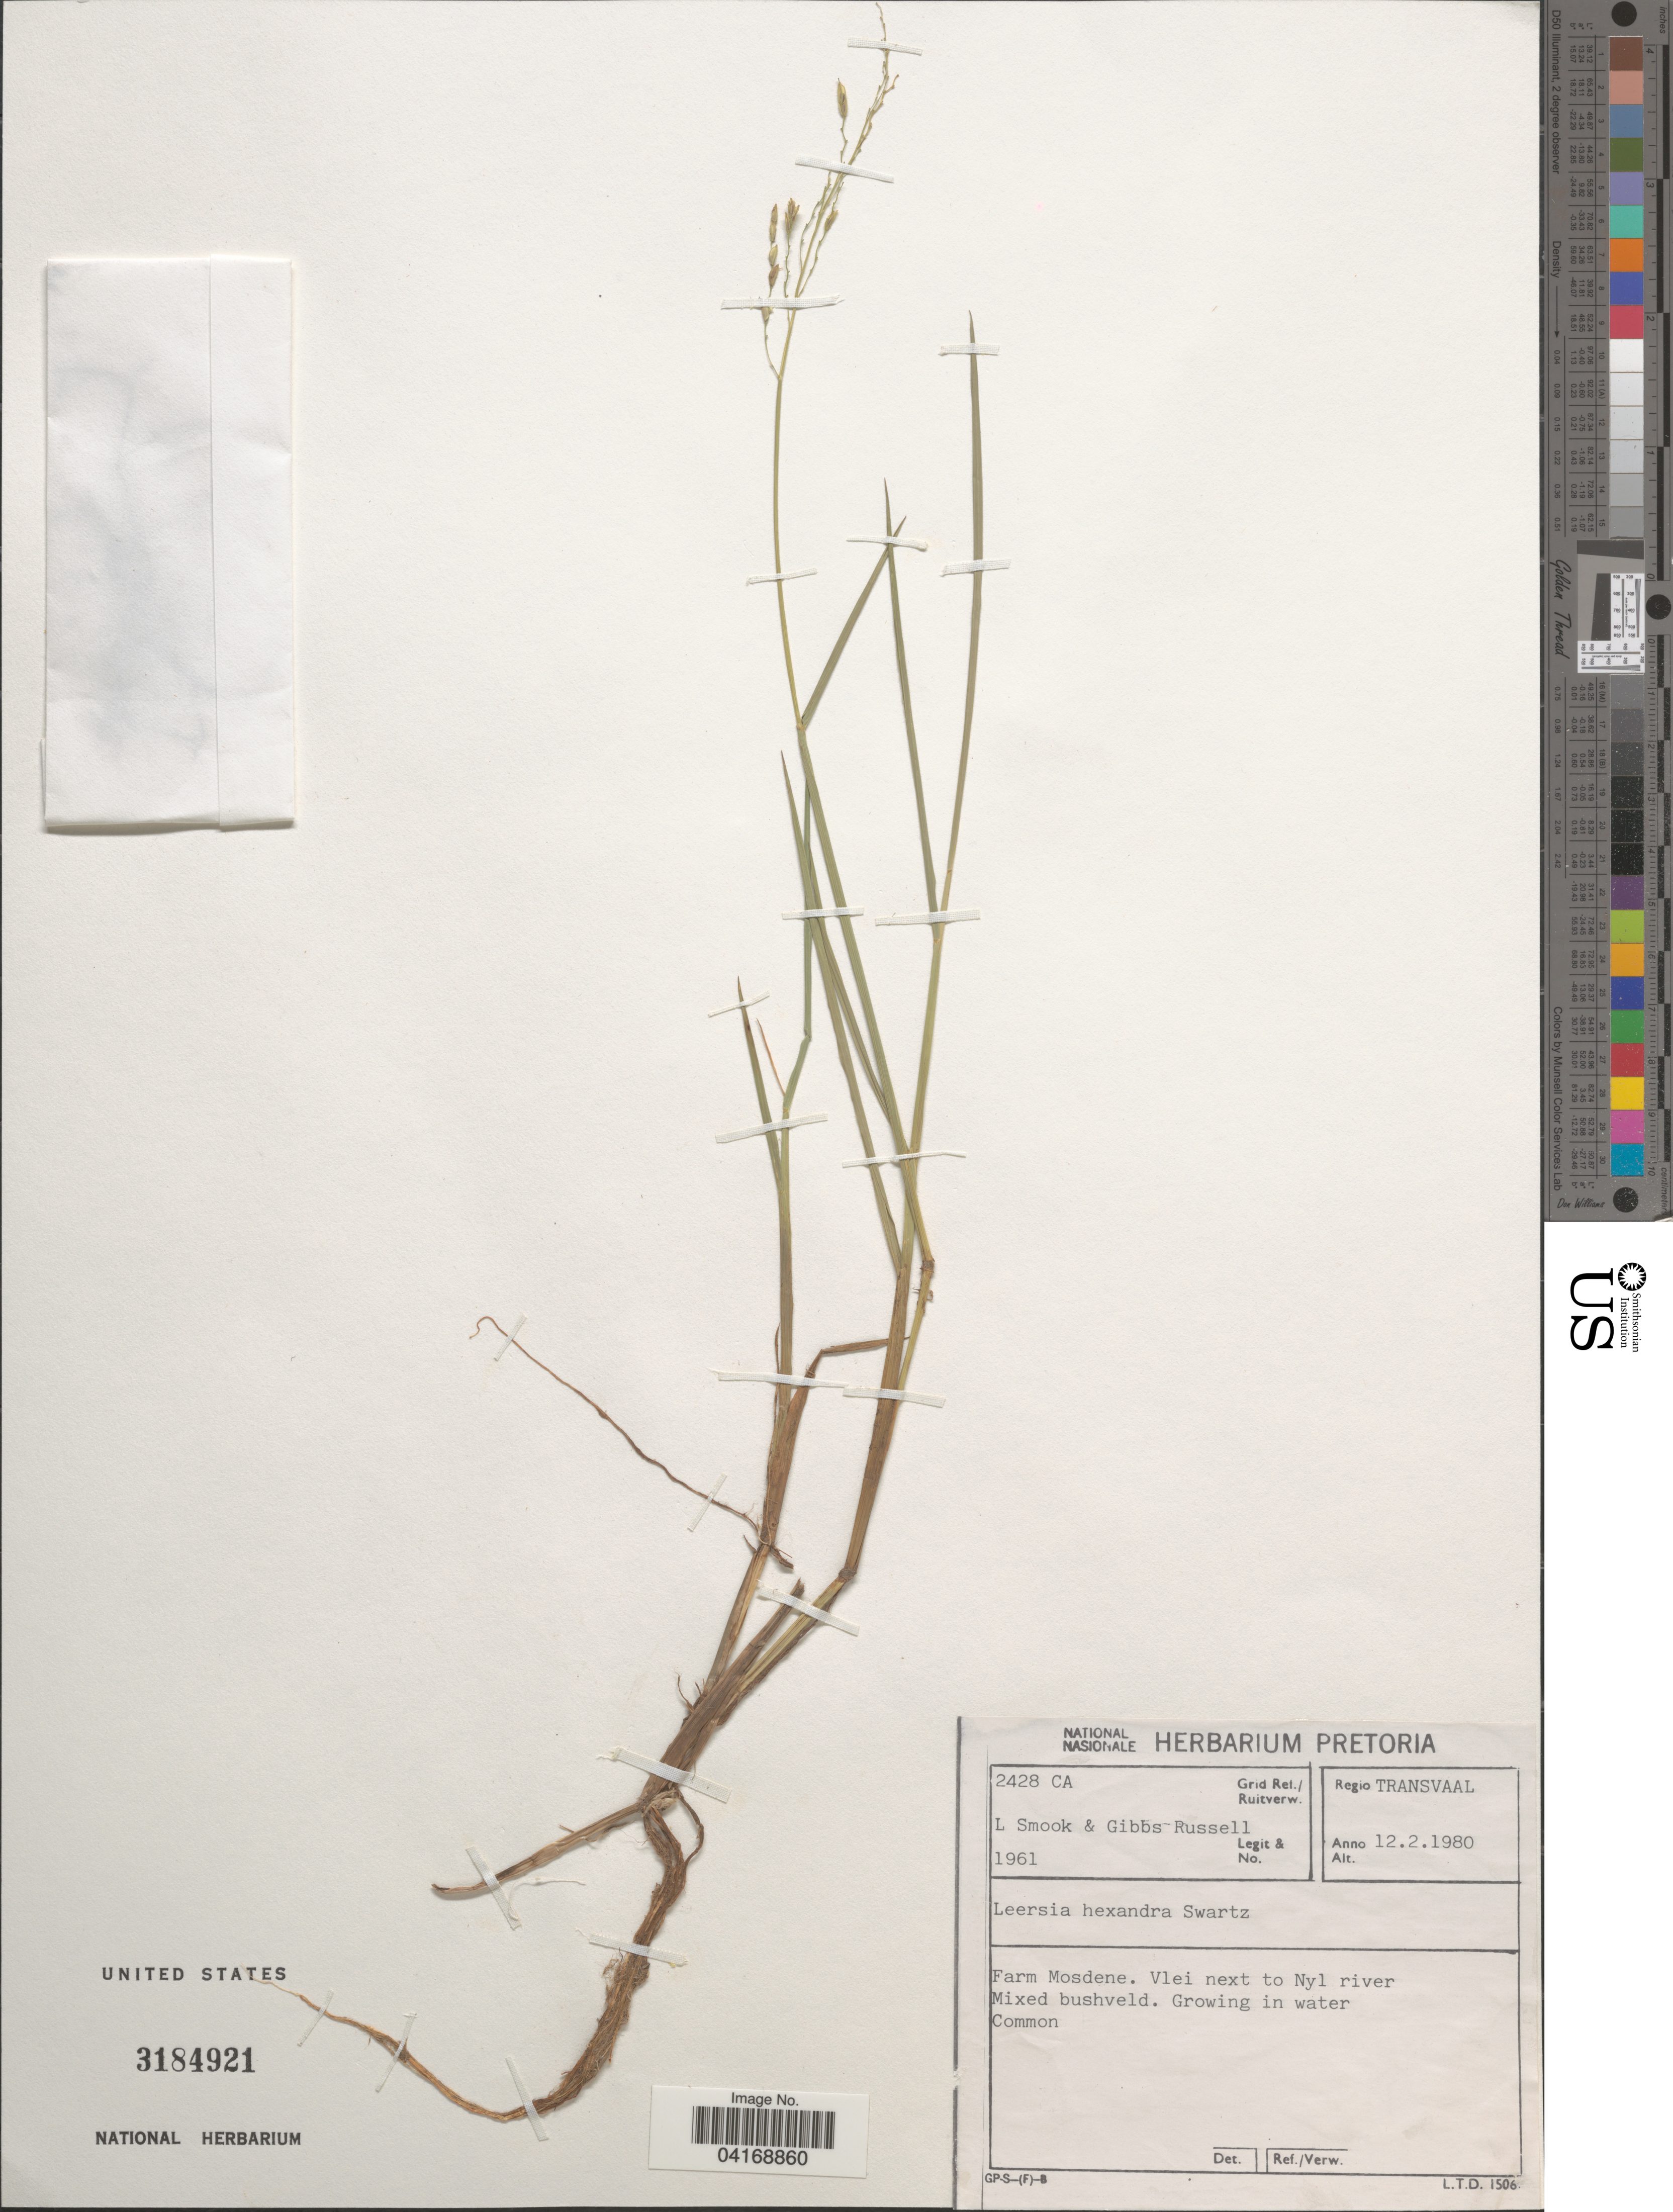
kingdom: Plantae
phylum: Tracheophyta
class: Liliopsida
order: Poales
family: Poaceae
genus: Leersia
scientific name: Leersia hexandra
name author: Sw.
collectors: L. Smook & Gibbs-Russell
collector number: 1961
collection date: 1980-02-12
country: South Africa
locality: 2428 CA Grid Ref./Ruitverw. Regio Transvaal. Farm Mosdene. Vlei next to Nyl river.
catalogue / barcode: US 3184921